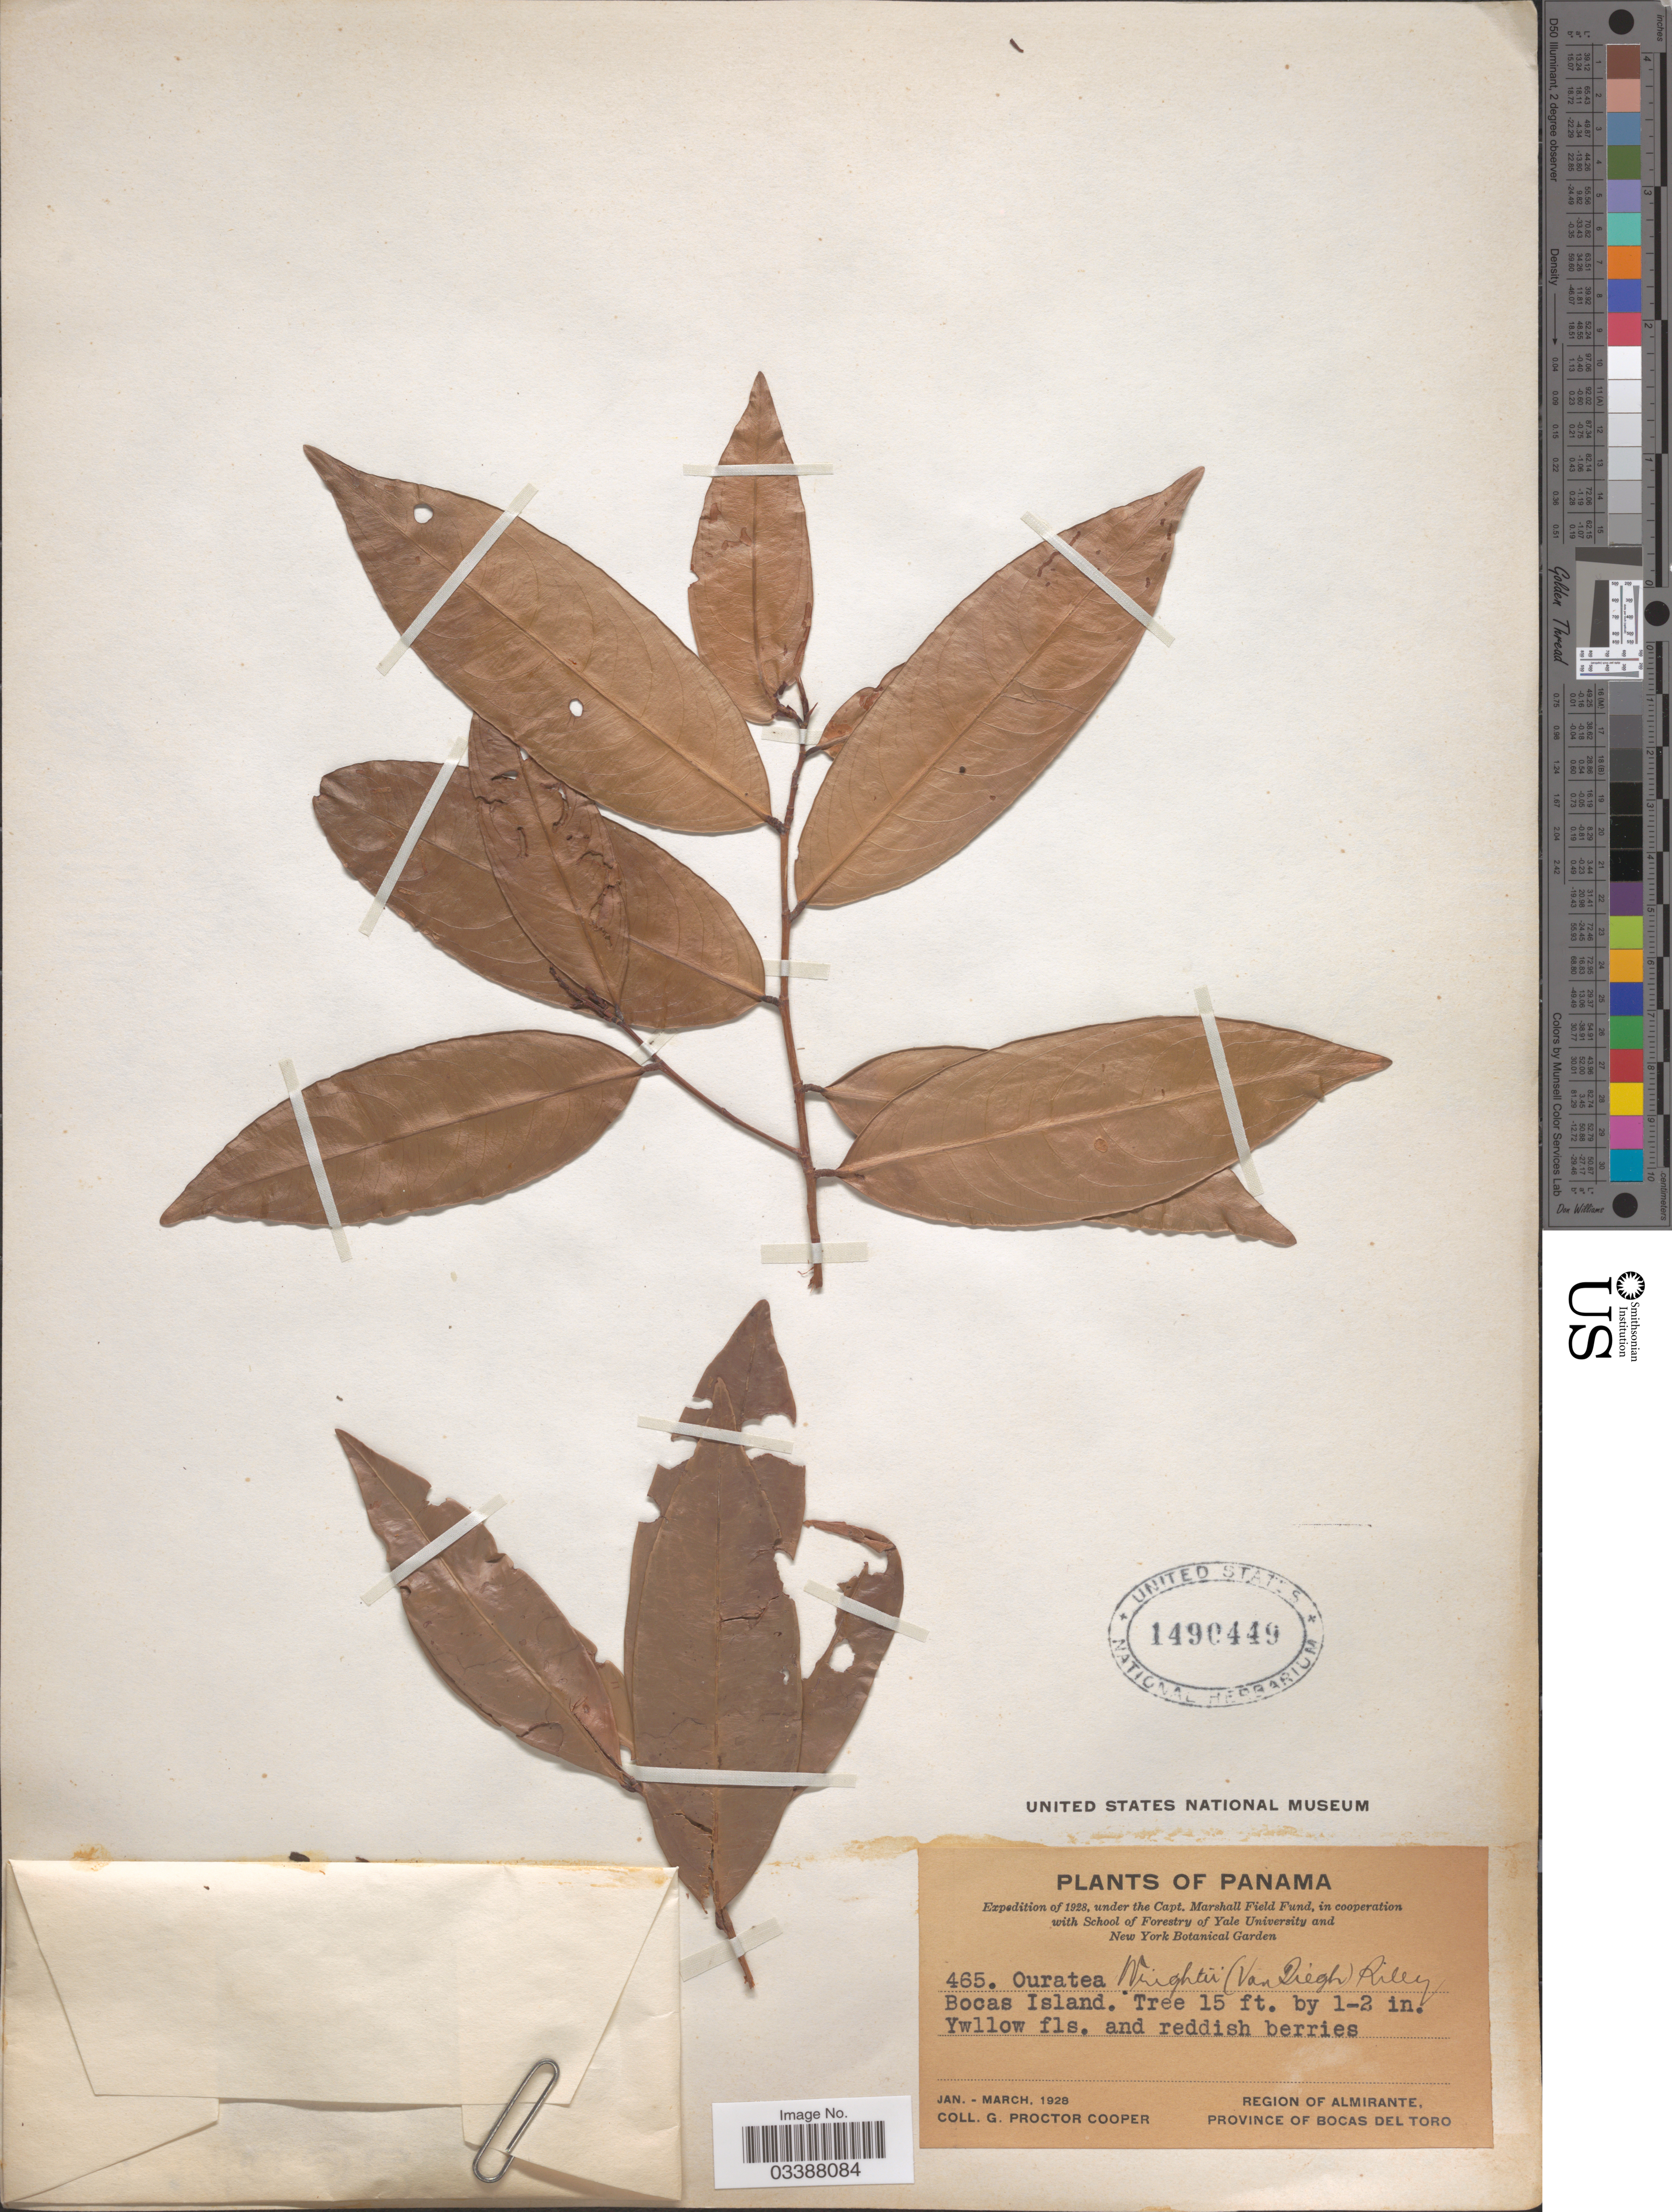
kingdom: Plantae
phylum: Tracheophyta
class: Magnoliopsida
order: Malpighiales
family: Ochnaceae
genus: Ouratea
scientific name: Ouratea lucens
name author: (Kunth) Engl.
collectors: G. Cooper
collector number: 465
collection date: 1928-01/1928-03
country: Panama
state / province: Bocas del Toro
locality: Bocas Island. Region of Almirante.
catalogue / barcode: US 1490449